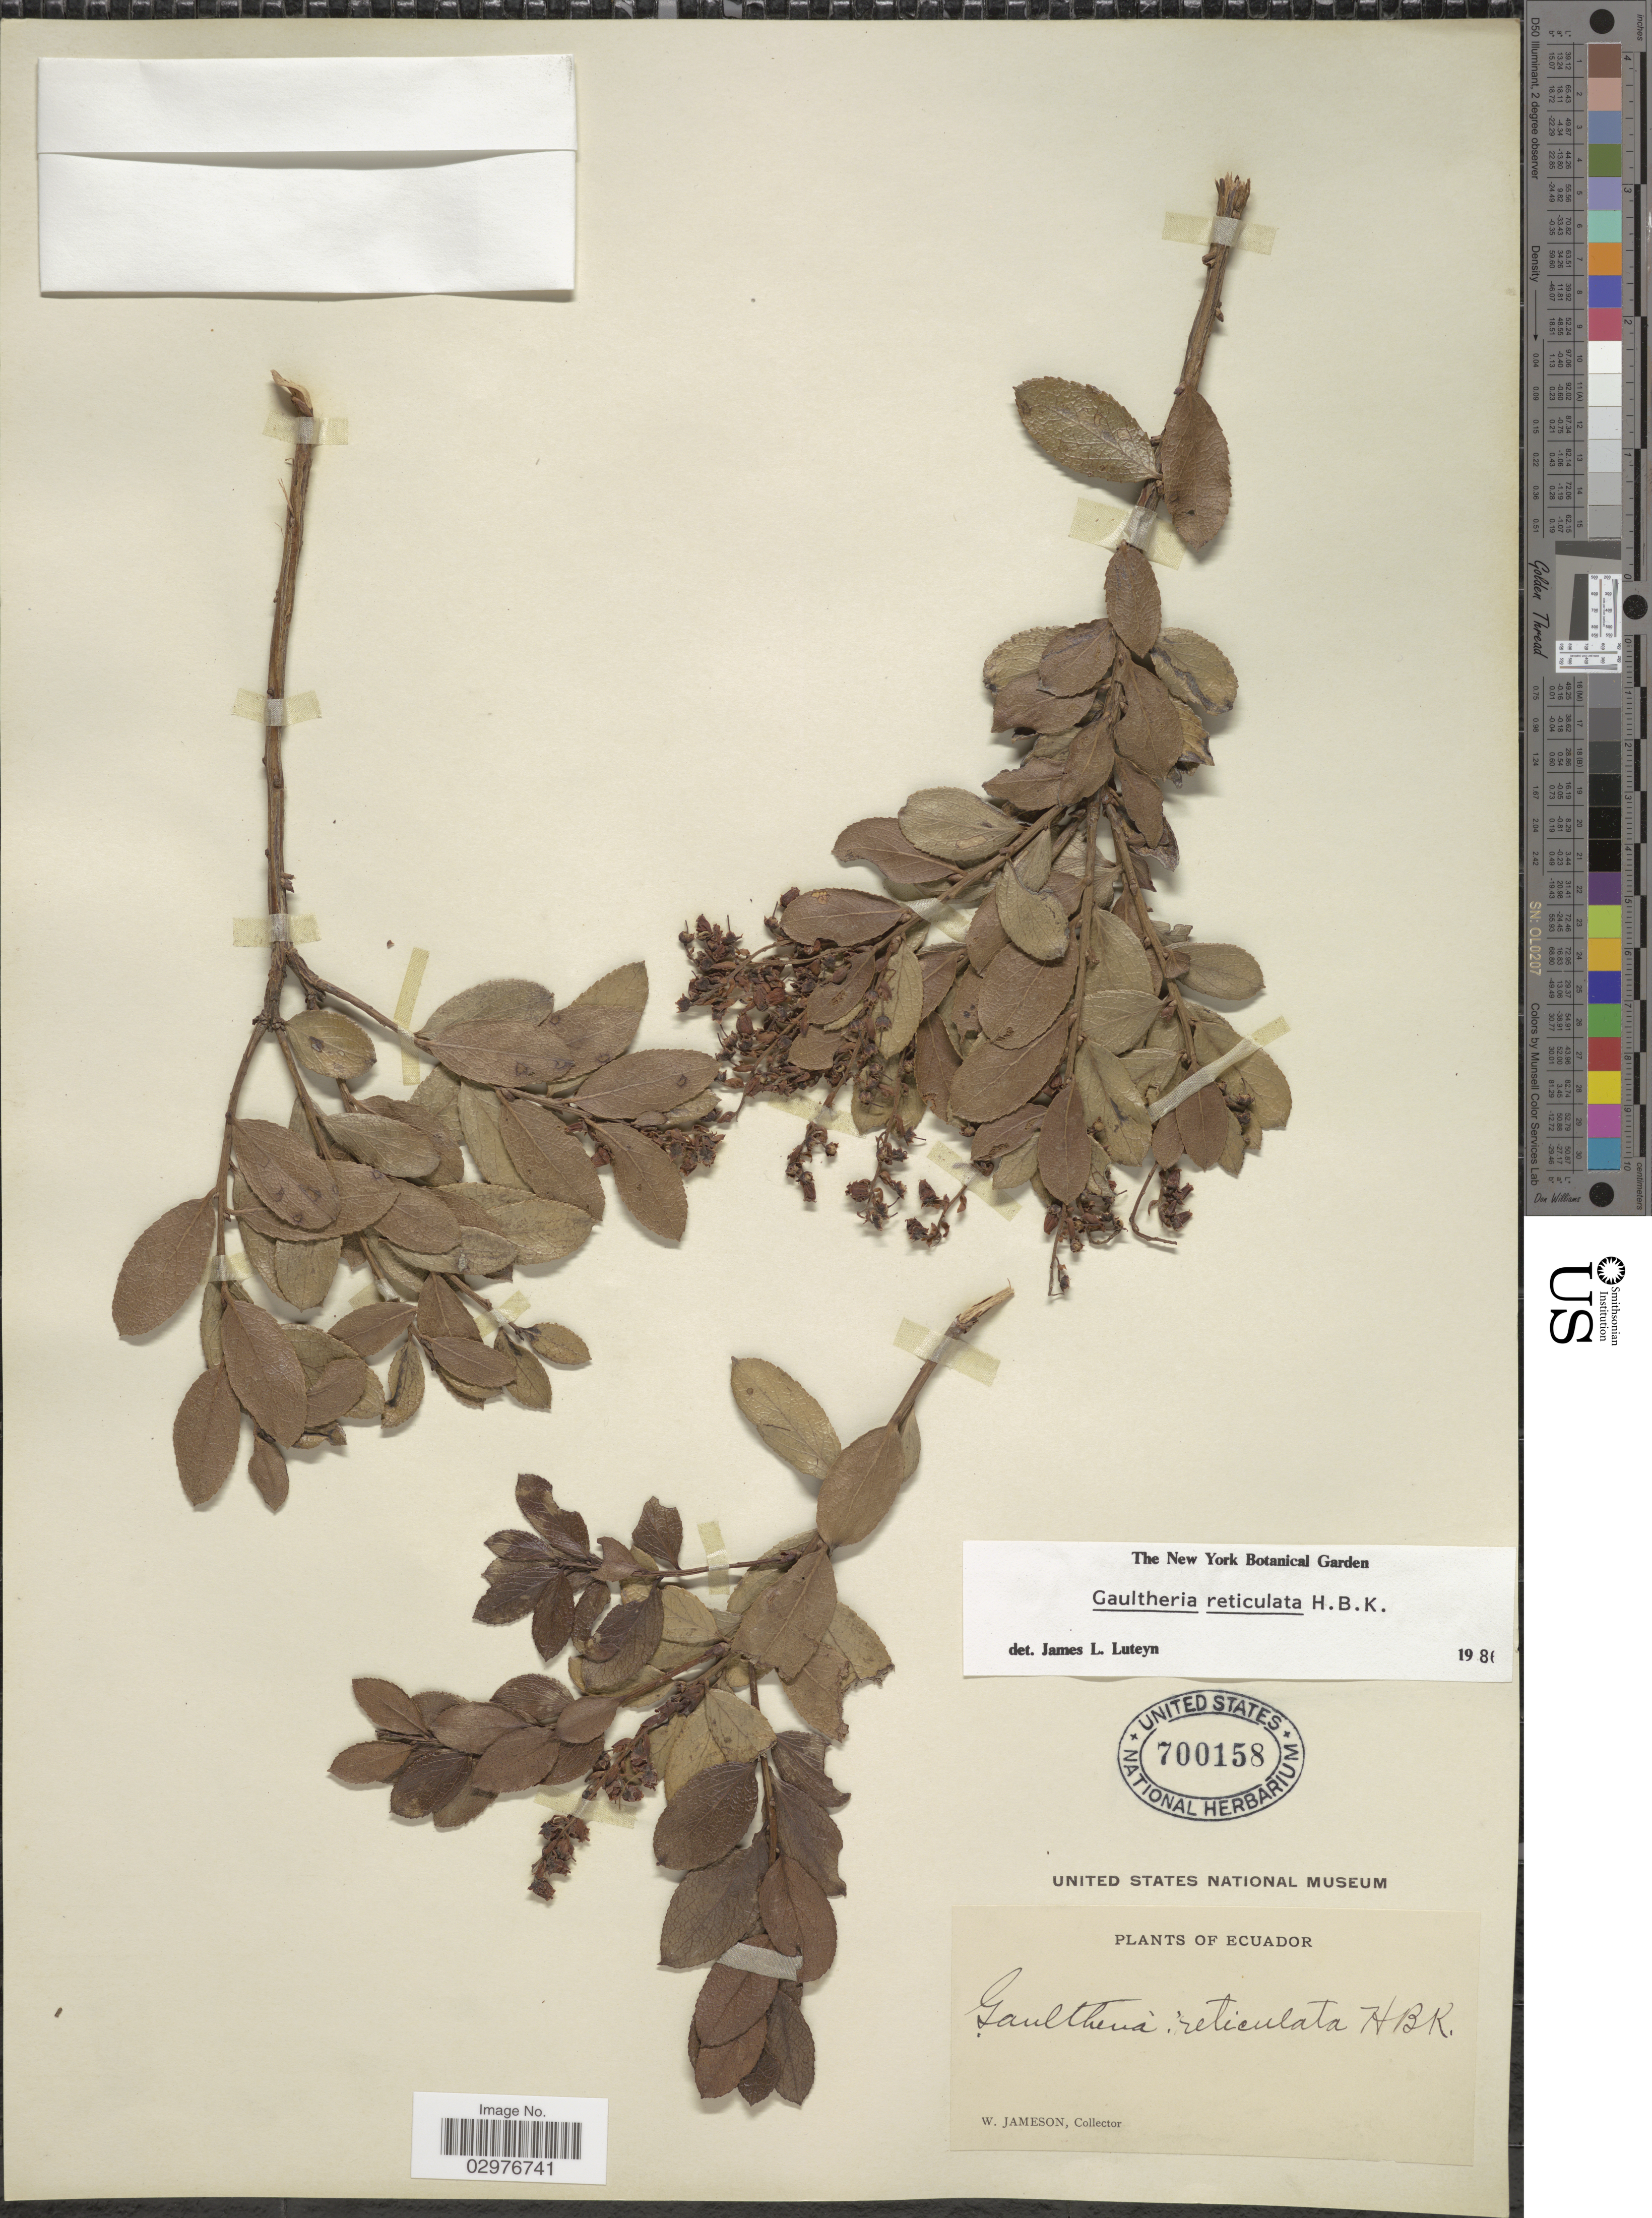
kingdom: Plantae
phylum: Tracheophyta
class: Magnoliopsida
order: Ericales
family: Ericaceae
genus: Gaultheria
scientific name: Gaultheria reticulata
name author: Kunth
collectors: W. Jameson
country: Ecuador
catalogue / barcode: US 700158